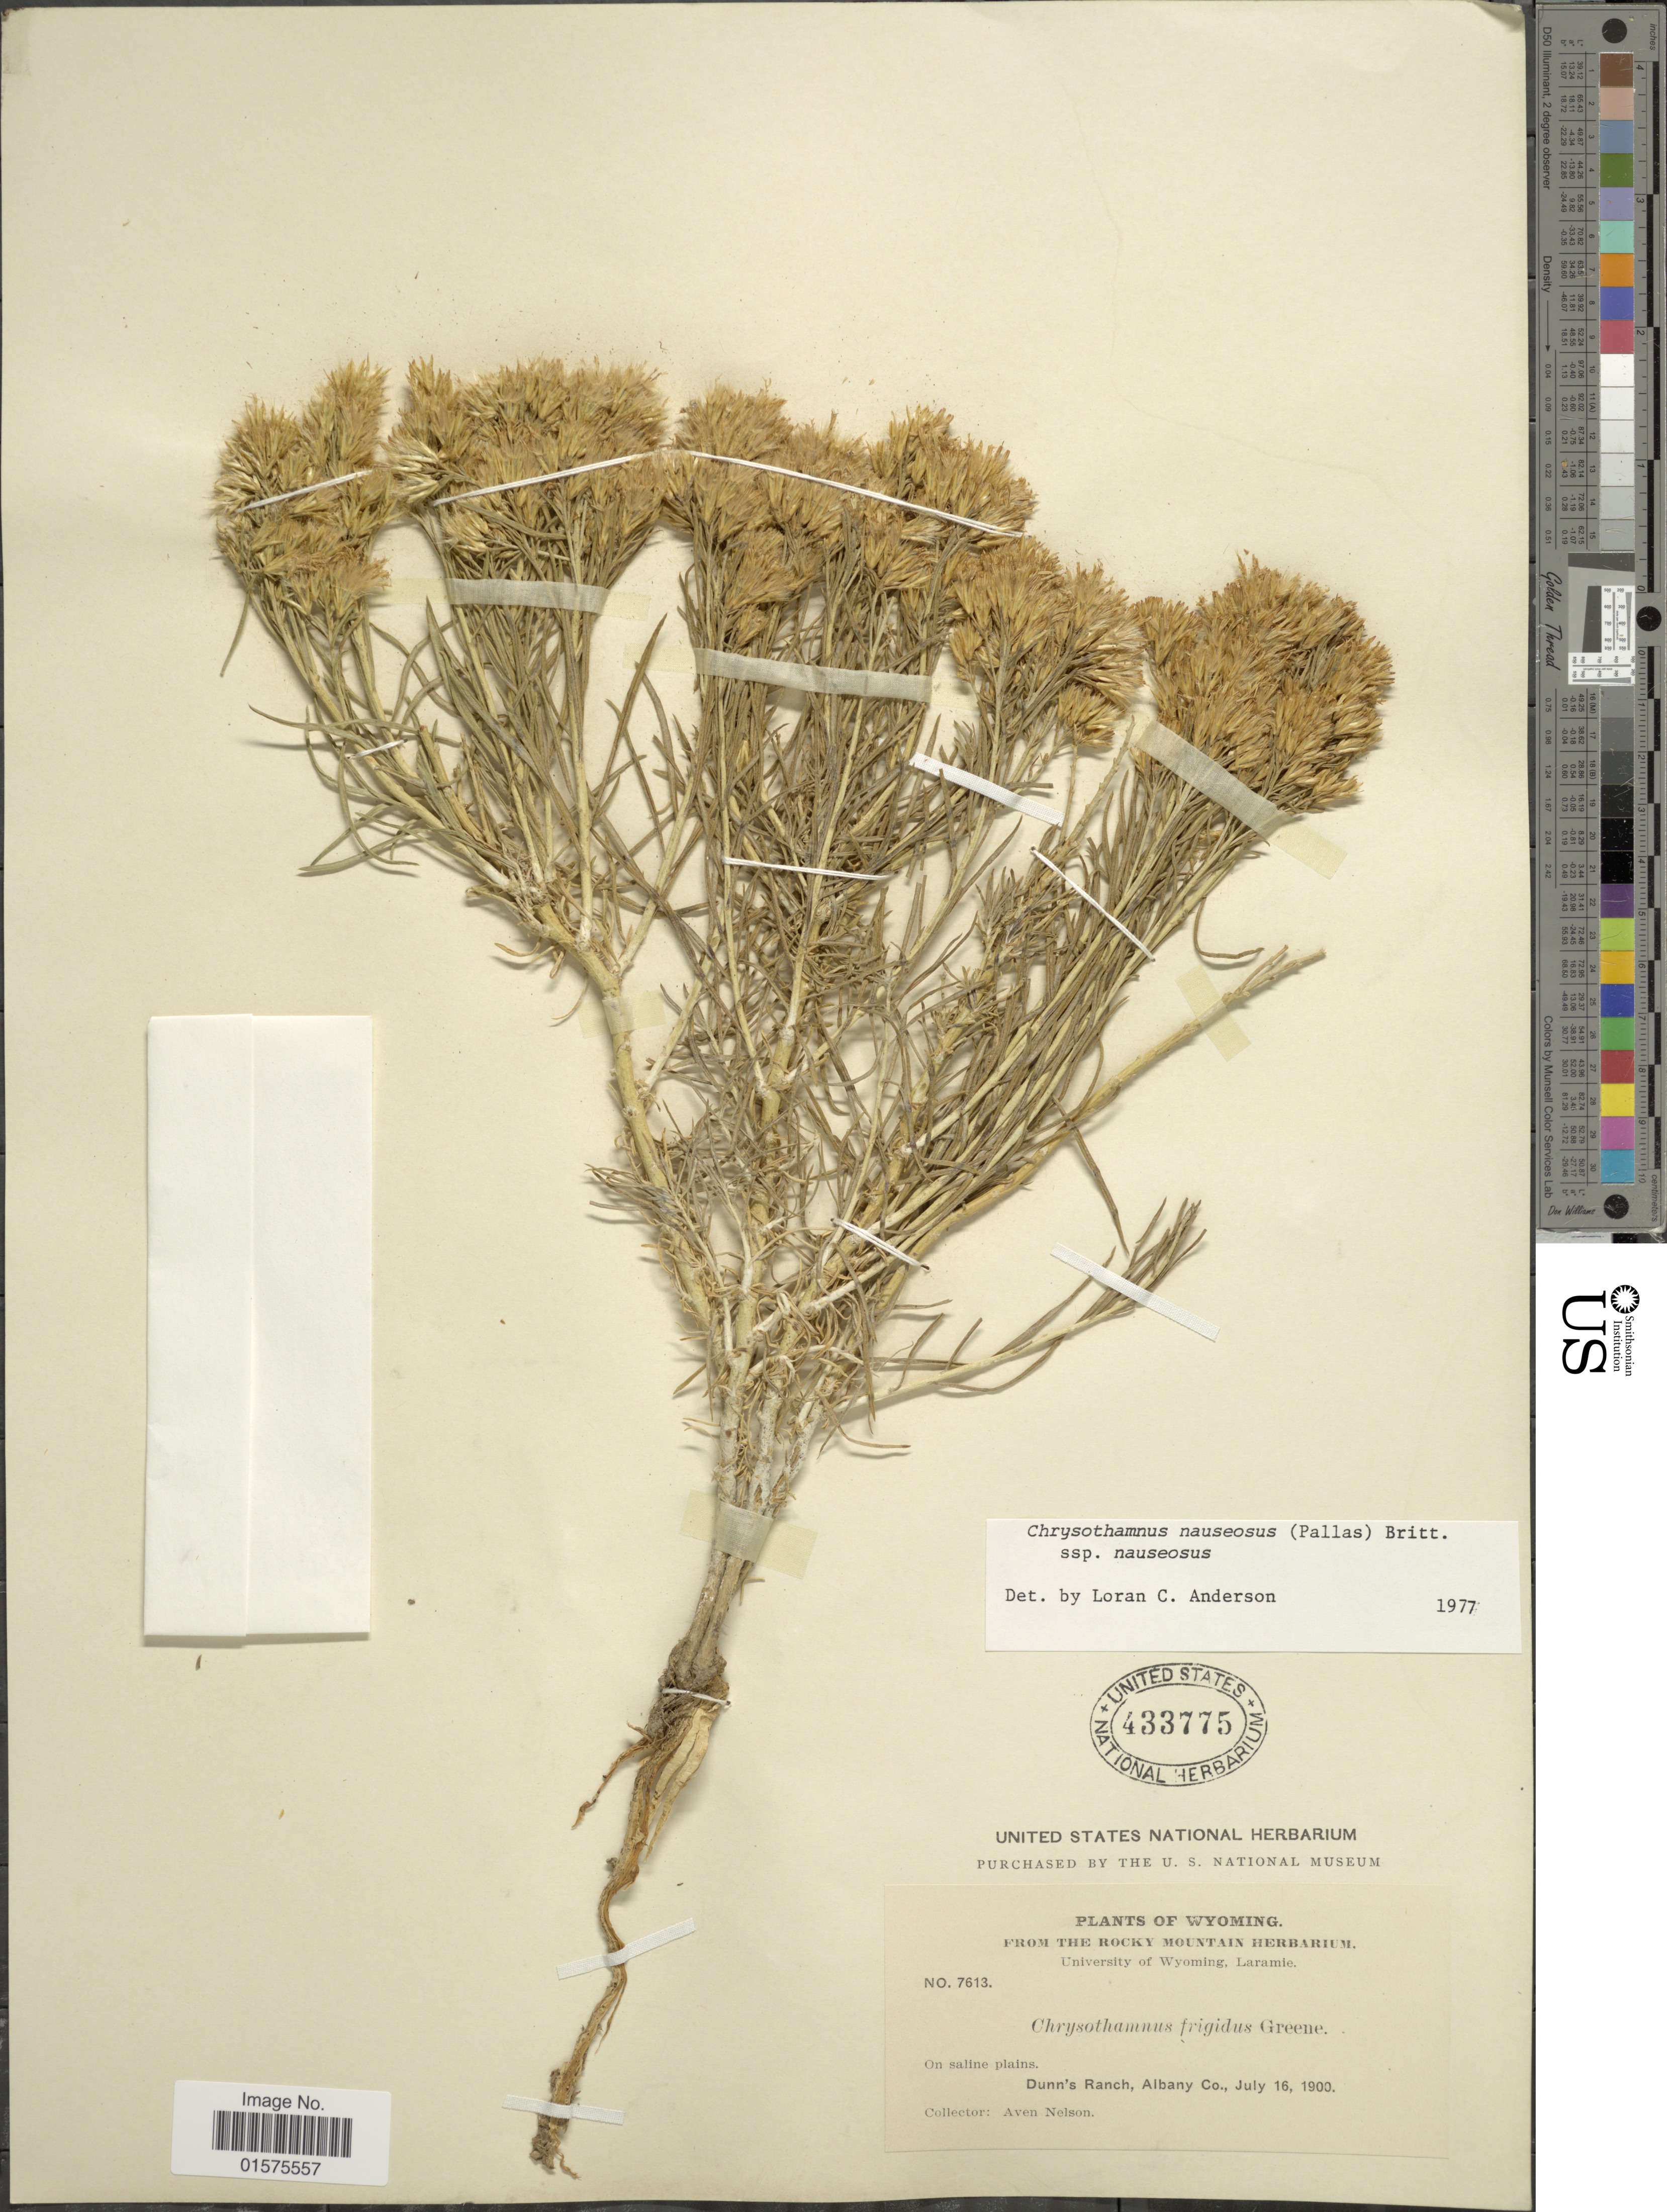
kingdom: Plantae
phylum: Tracheophyta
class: Magnoliopsida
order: Asterales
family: Asteraceae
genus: Ericameria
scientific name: Ericameria nauseosa var. nauseosa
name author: (Pall. ex Pursh) G.L. Nesom & G.I. Baird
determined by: Urbatsch, Lowell E., Curator (LSU), Louisiana State University (UNITED STATES)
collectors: A. Nelson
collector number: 7613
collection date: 1900-07-16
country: United States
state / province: Wyoming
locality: Dunn's Ranch, Albany Co.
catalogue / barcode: US 433775